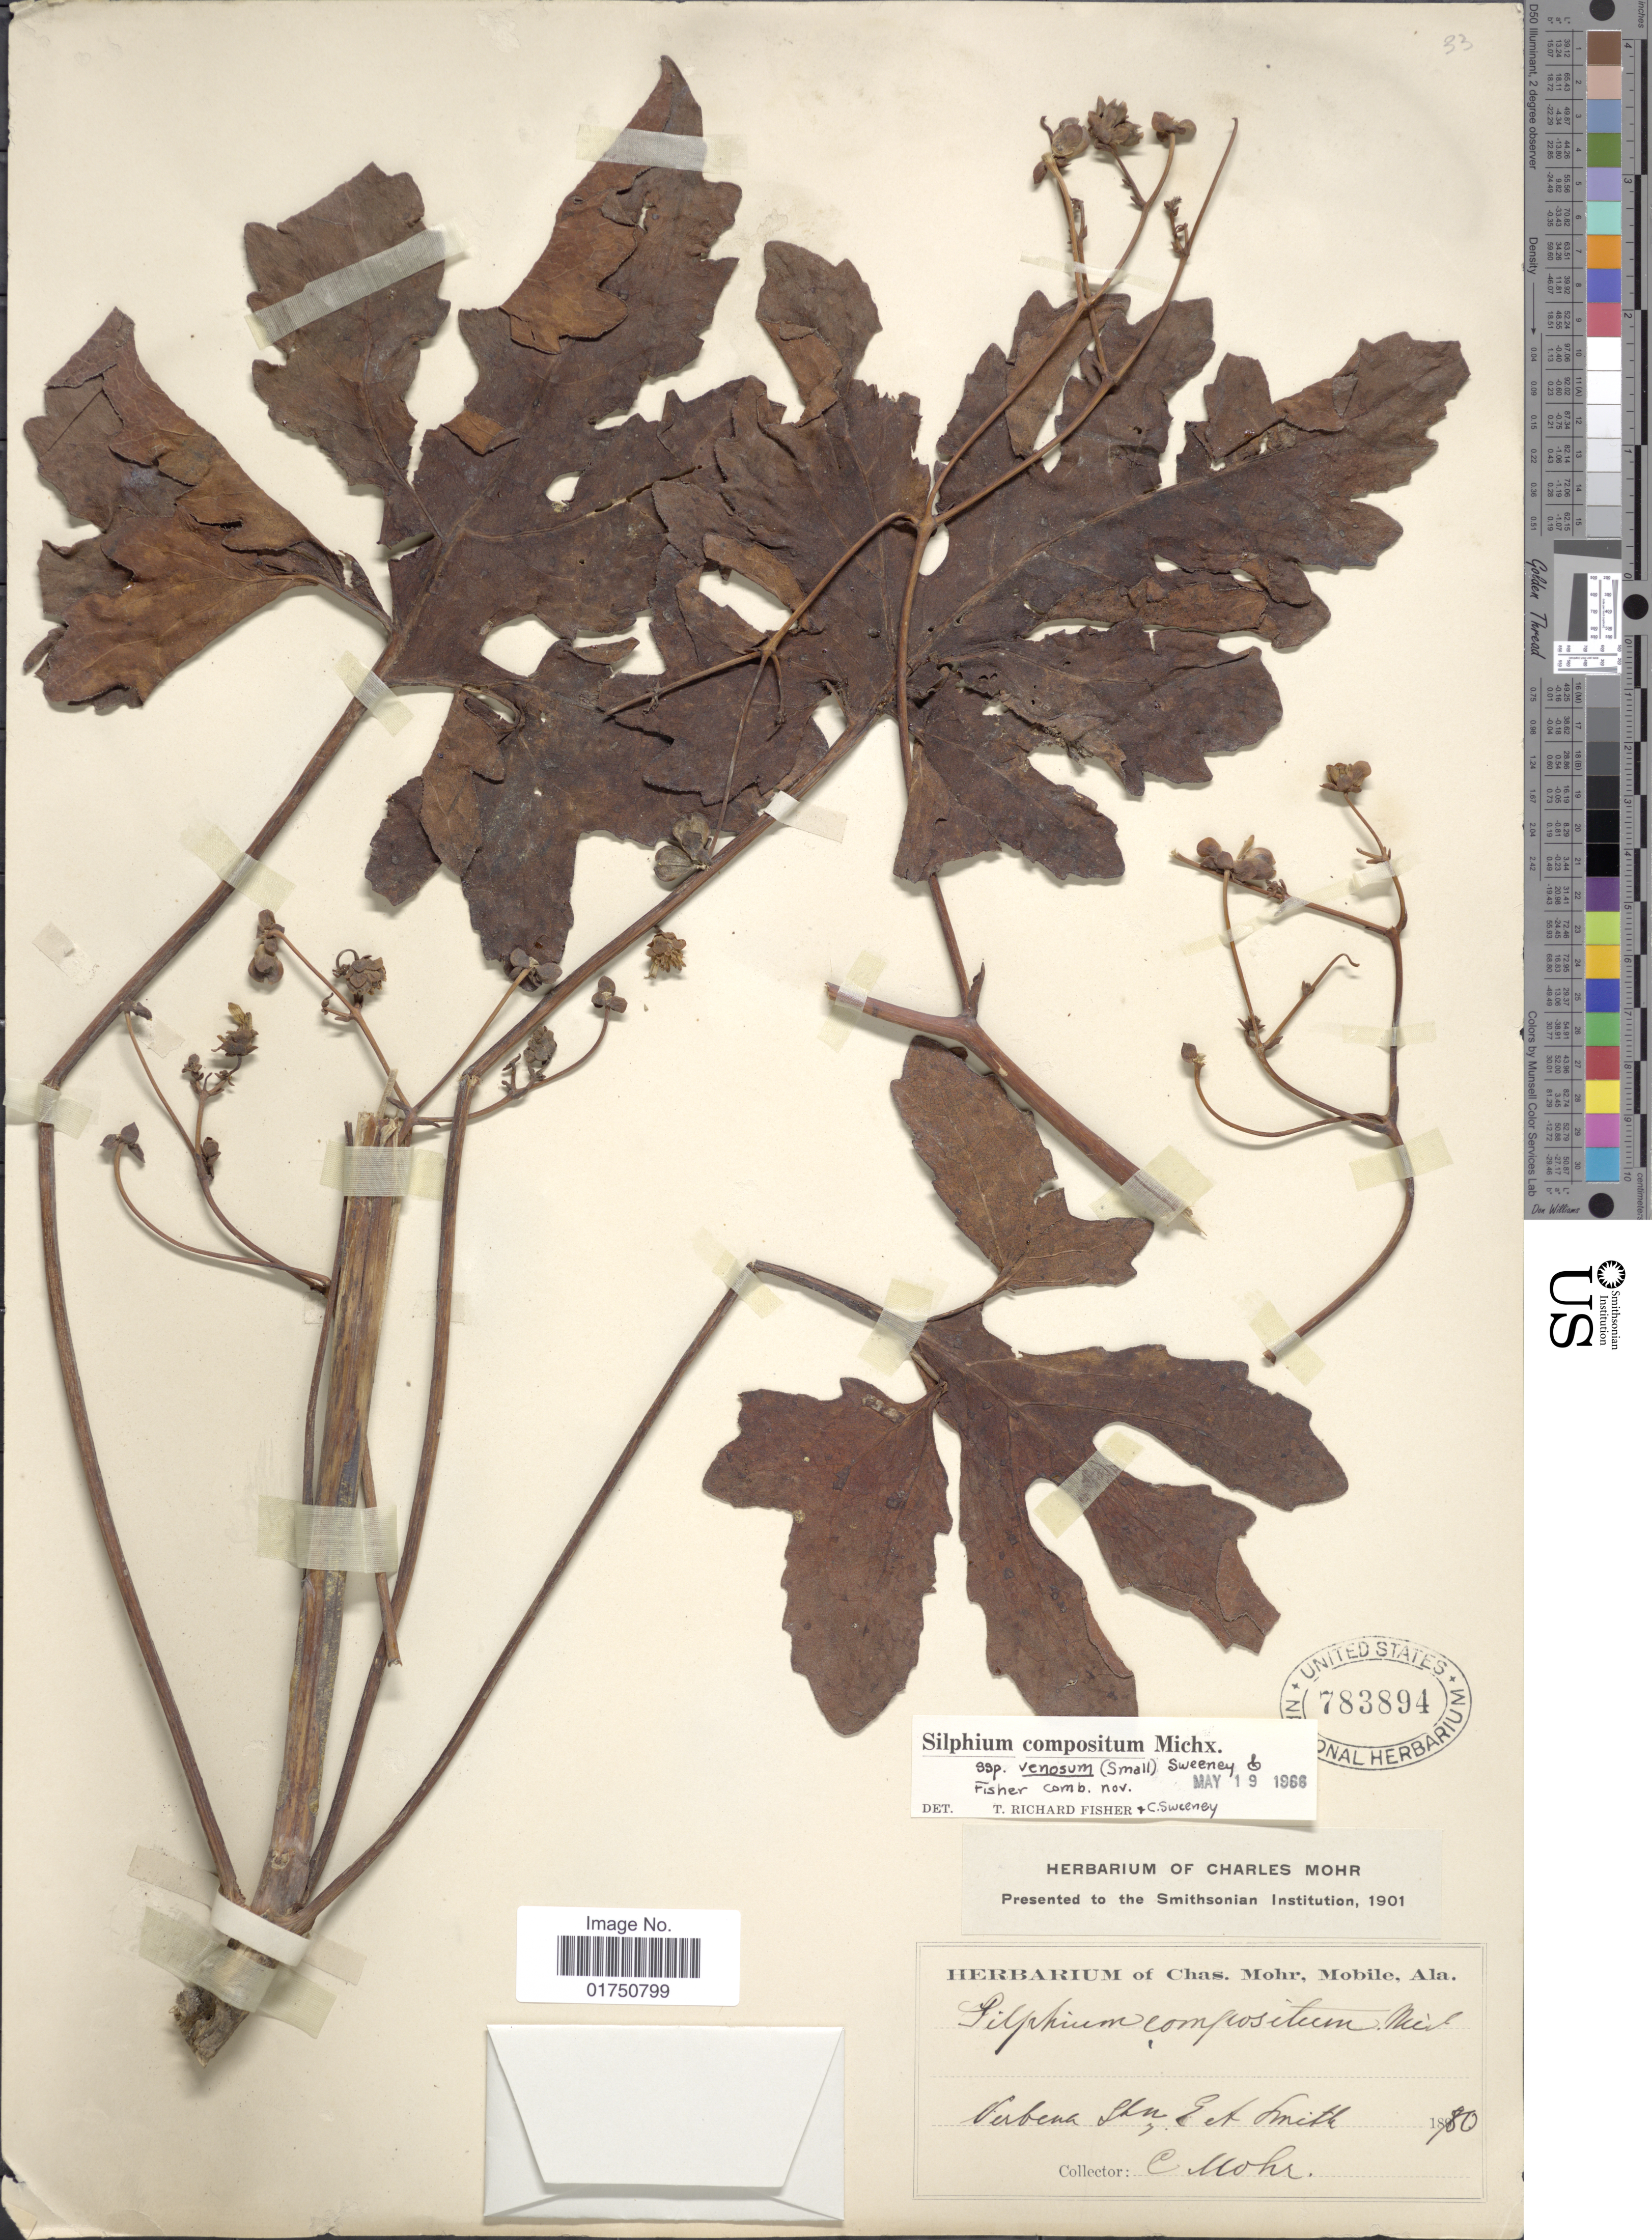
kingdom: Plantae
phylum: Tracheophyta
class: Magnoliopsida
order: Asterales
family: Asteraceae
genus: Silphium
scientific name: Silphium compositum subsp. venosum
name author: (Small) C. R. Sweeney & T.R. Fisher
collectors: C. T. Mohr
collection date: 1870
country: United States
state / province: Alabama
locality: Verbena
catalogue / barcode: US 783894